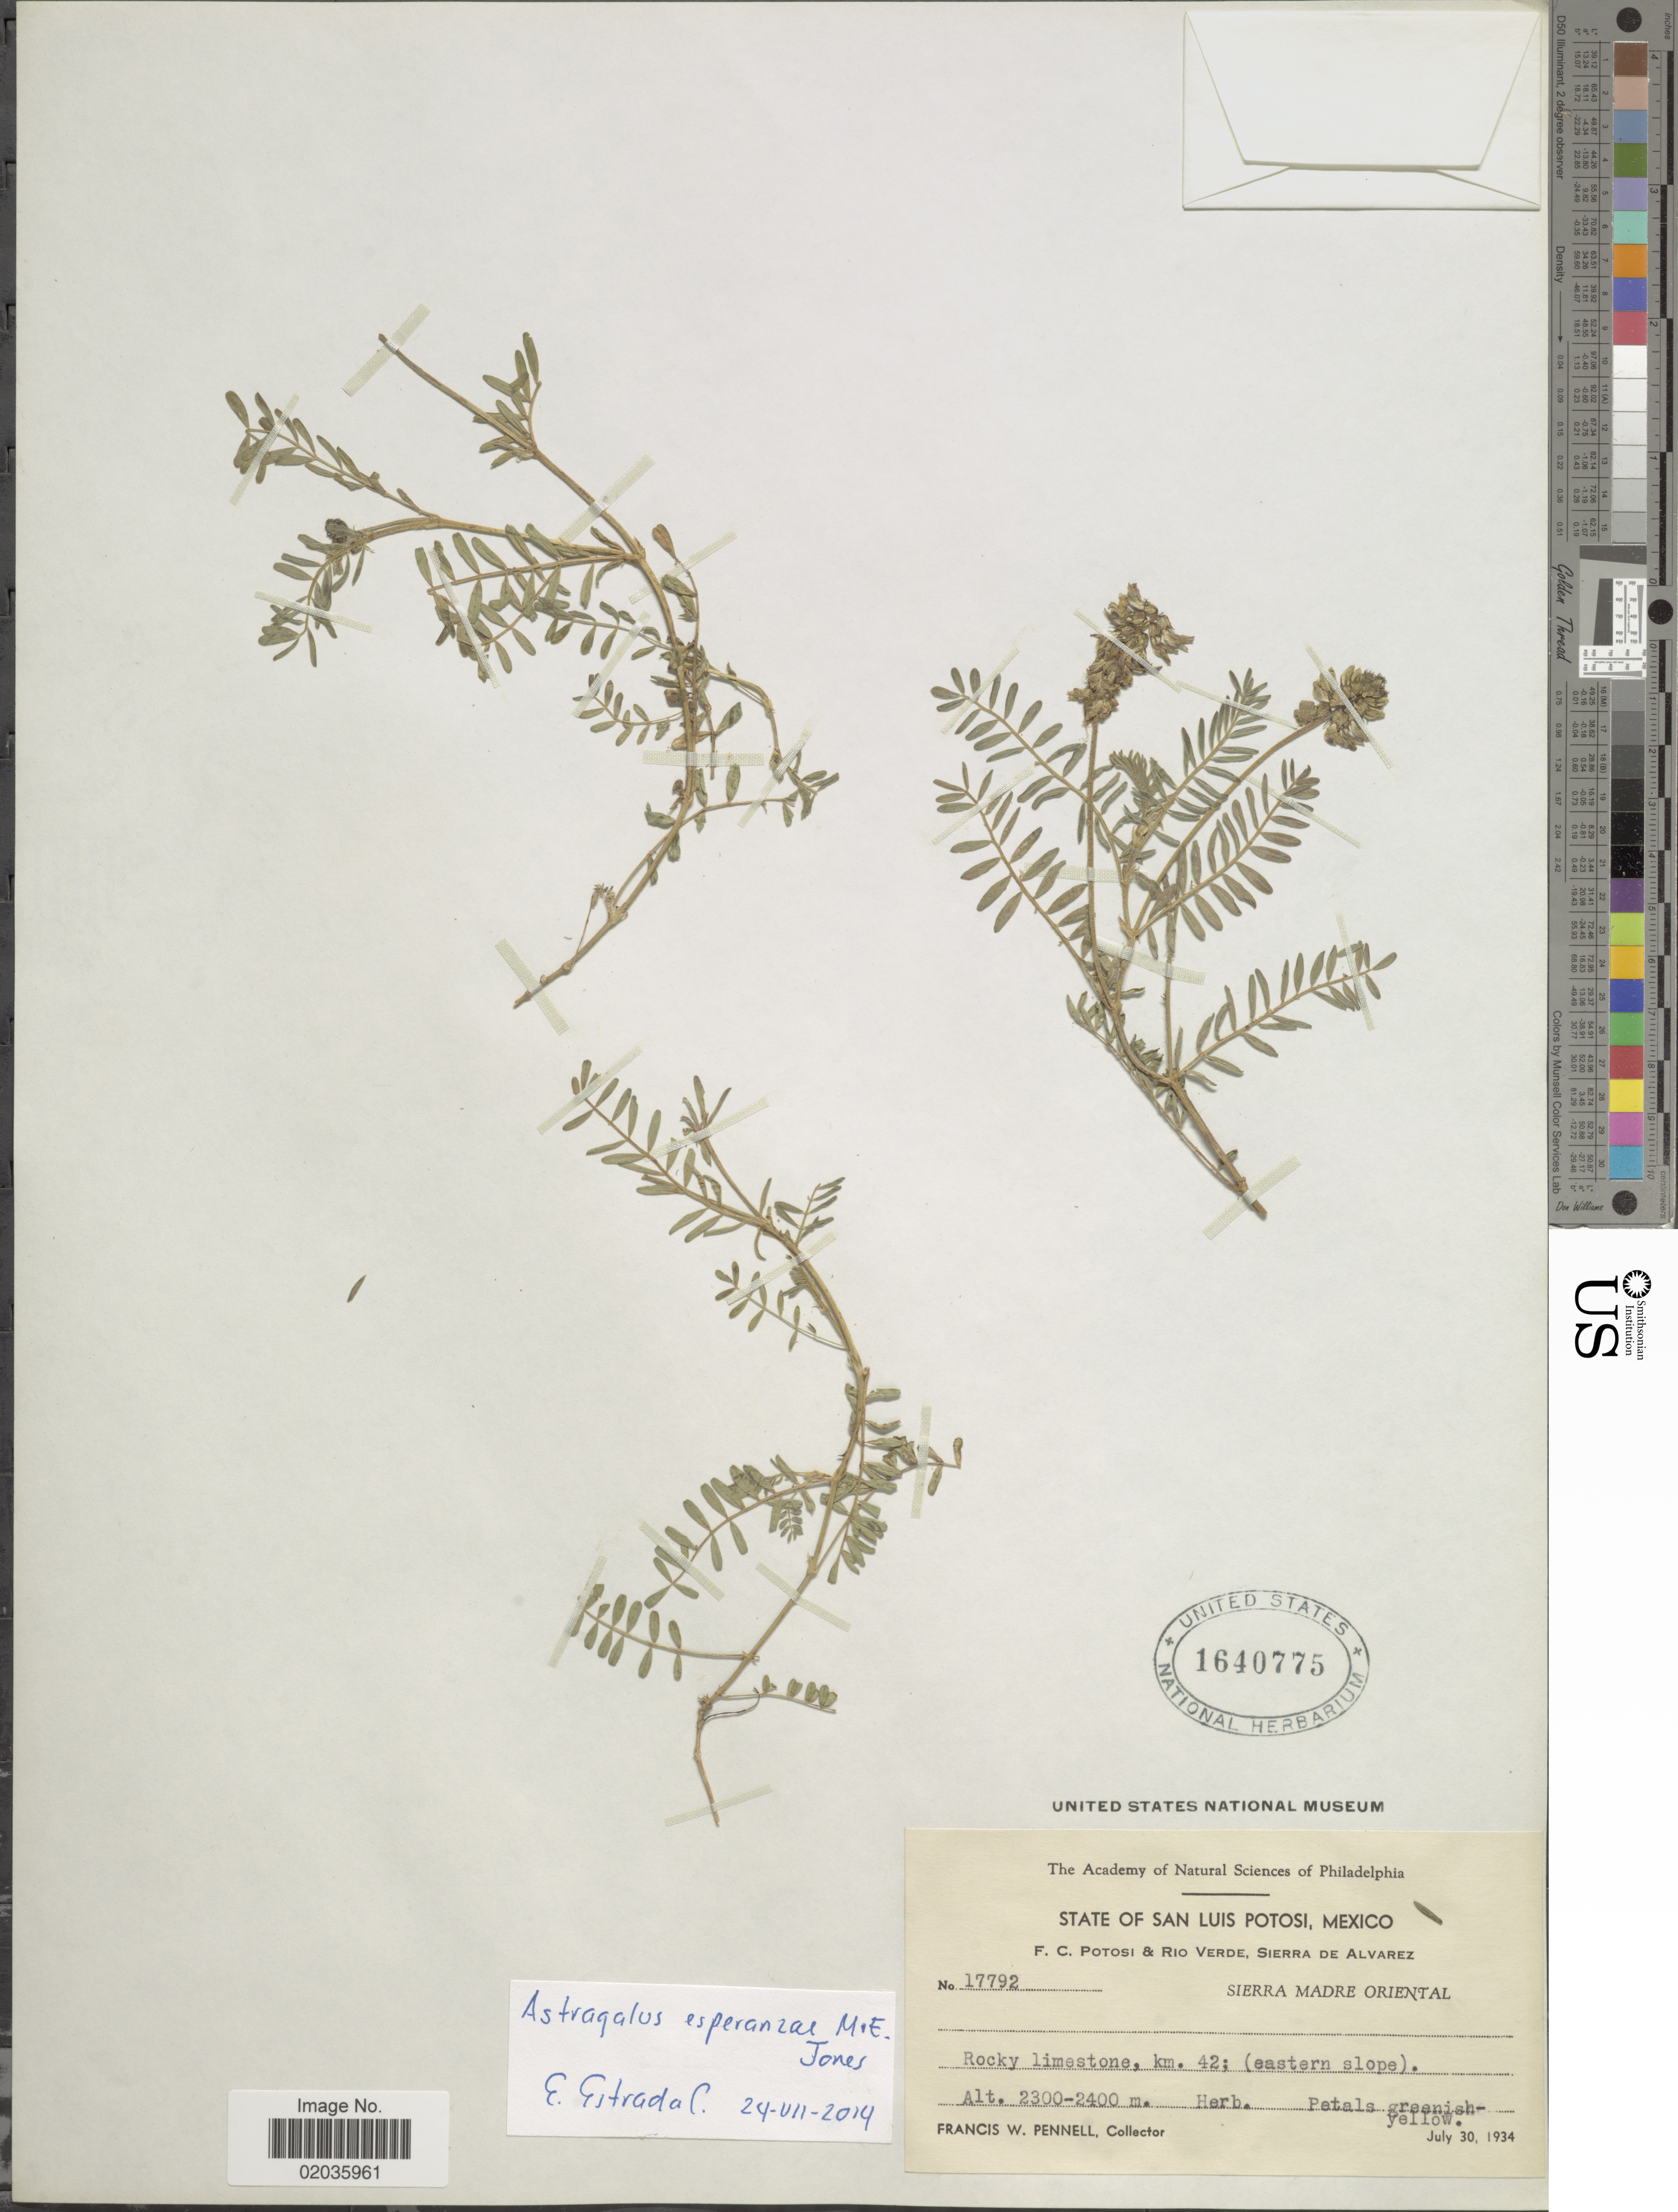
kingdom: Plantae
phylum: Tracheophyta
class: Magnoliopsida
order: Fabales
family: Fabaceae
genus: Astragalus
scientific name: Astragalus esperanzae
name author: M.E. Jones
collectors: F. W. Pennell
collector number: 17792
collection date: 1934-07-30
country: Mexico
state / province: San Luis Potosí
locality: San Luis Potosi, Mexico, Rocky limestone, km. 42 (eastern slope).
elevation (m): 2300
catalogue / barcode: US 1640775